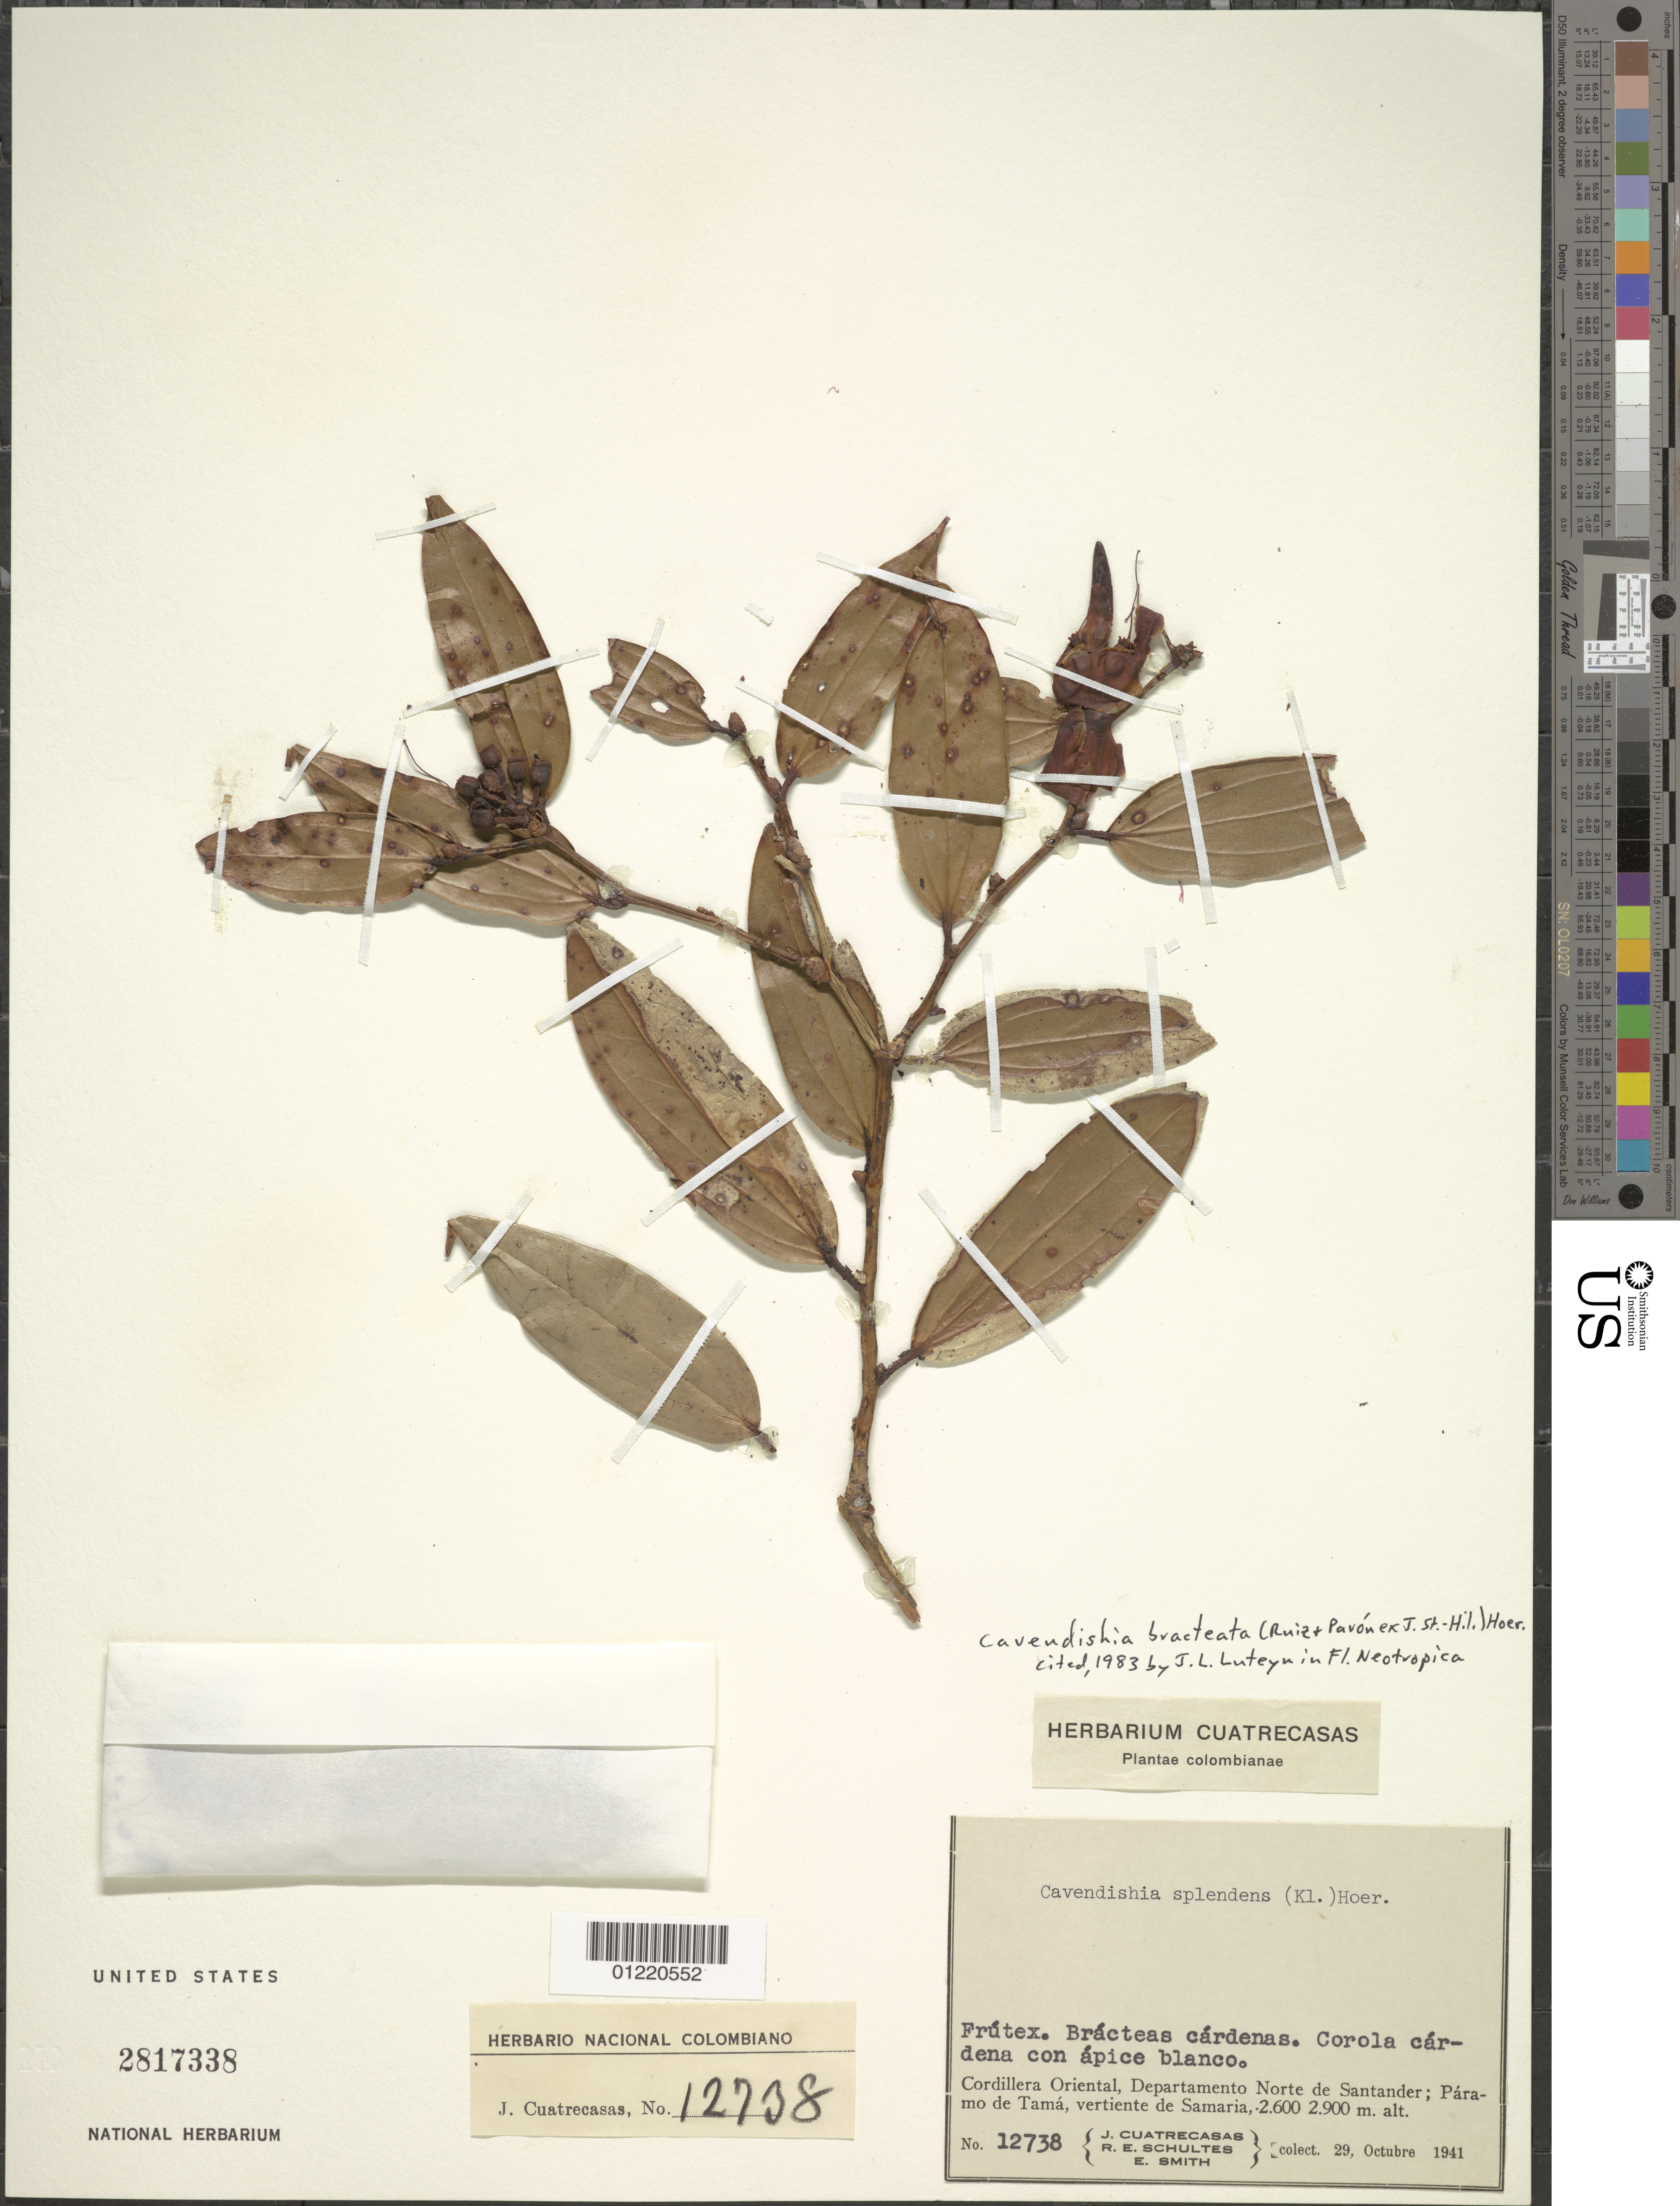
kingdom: Plantae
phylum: Tracheophyta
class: Magnoliopsida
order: Ericales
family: Ericaceae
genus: Cavendishia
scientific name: Cavendishia bracteata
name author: (Ruiz & Pav. ex J. St.-Hil.) Hoerold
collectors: J. Cuatrecasas, R. E. Schultes & C. E. Smith Jr.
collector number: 12738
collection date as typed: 29-Oct-41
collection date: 1941-10-29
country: Colombia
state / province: Norte de Santander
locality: Cordillera Oriental, Páramo de Tamá, vertiente de Samaria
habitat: Paramo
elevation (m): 2600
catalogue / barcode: US 2817338